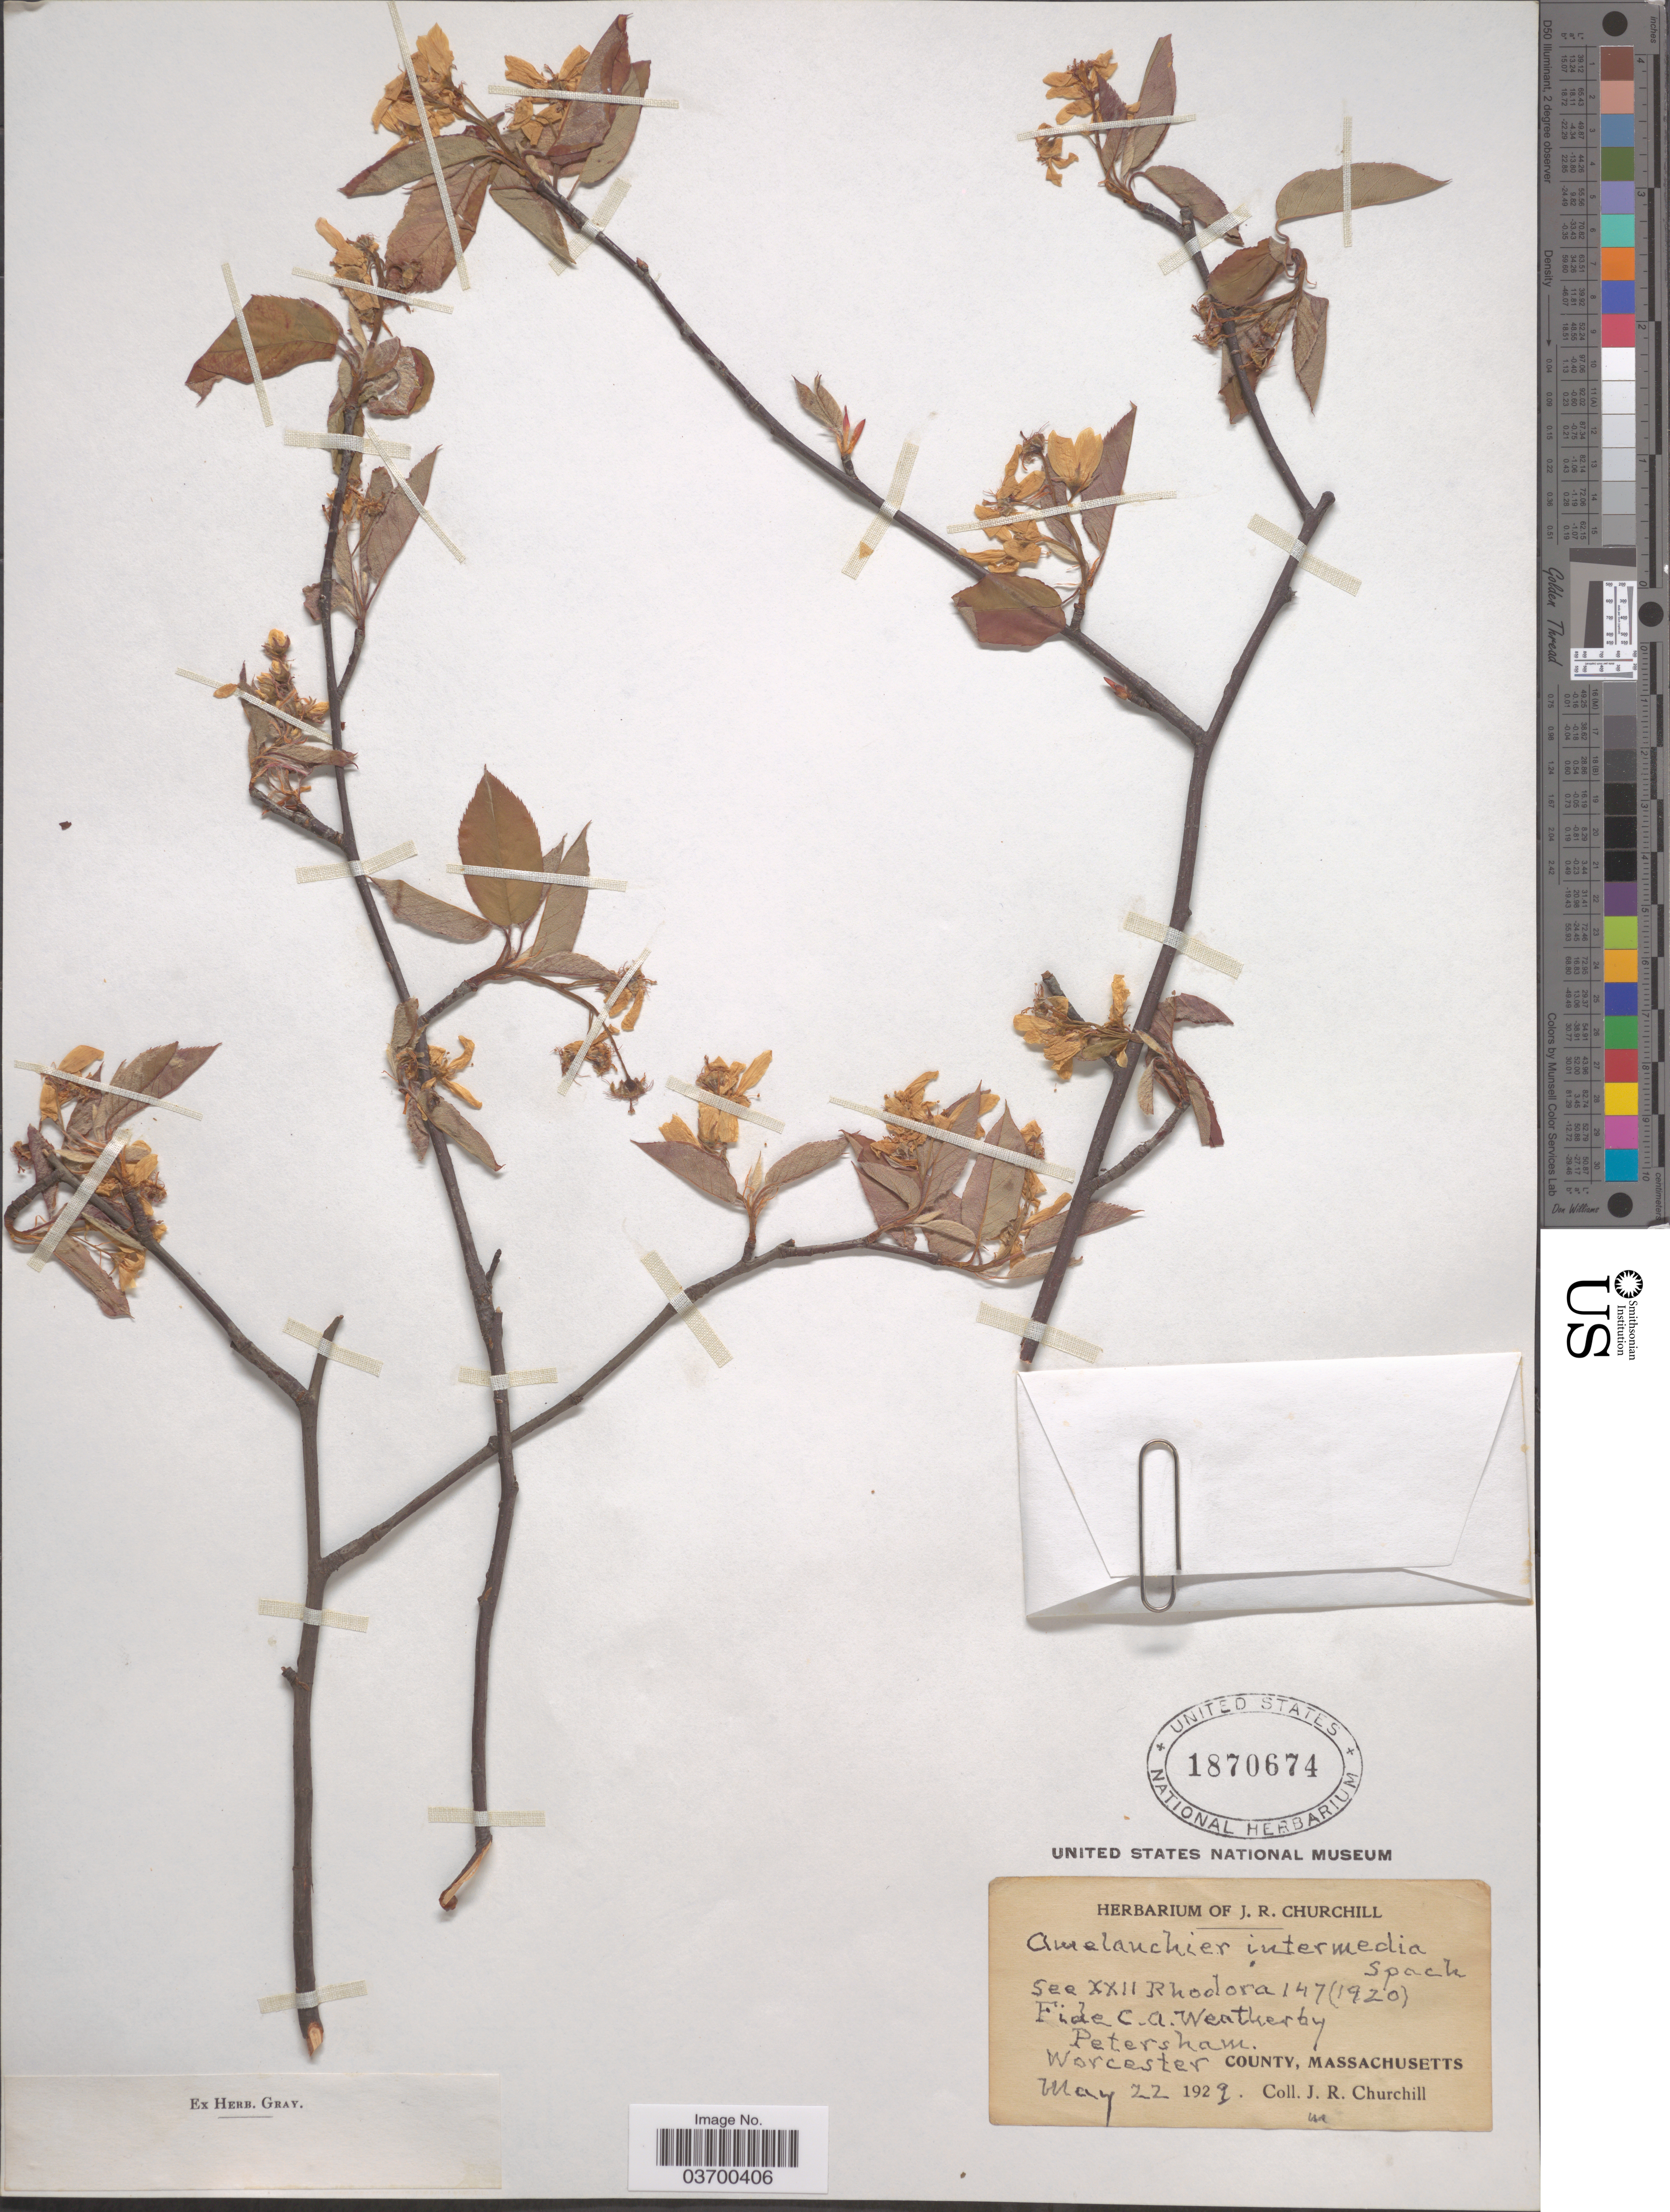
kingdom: Plantae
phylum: Tracheophyta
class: Magnoliopsida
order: Rosales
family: Rosaceae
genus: Amelanchier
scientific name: Amelanchier intermedia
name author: Spach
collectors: J. Churchill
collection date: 1929-05-22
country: United States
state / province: Massachusetts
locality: Fide C.A. Weatherby. Petersham. Worcester County.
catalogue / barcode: US 1870674